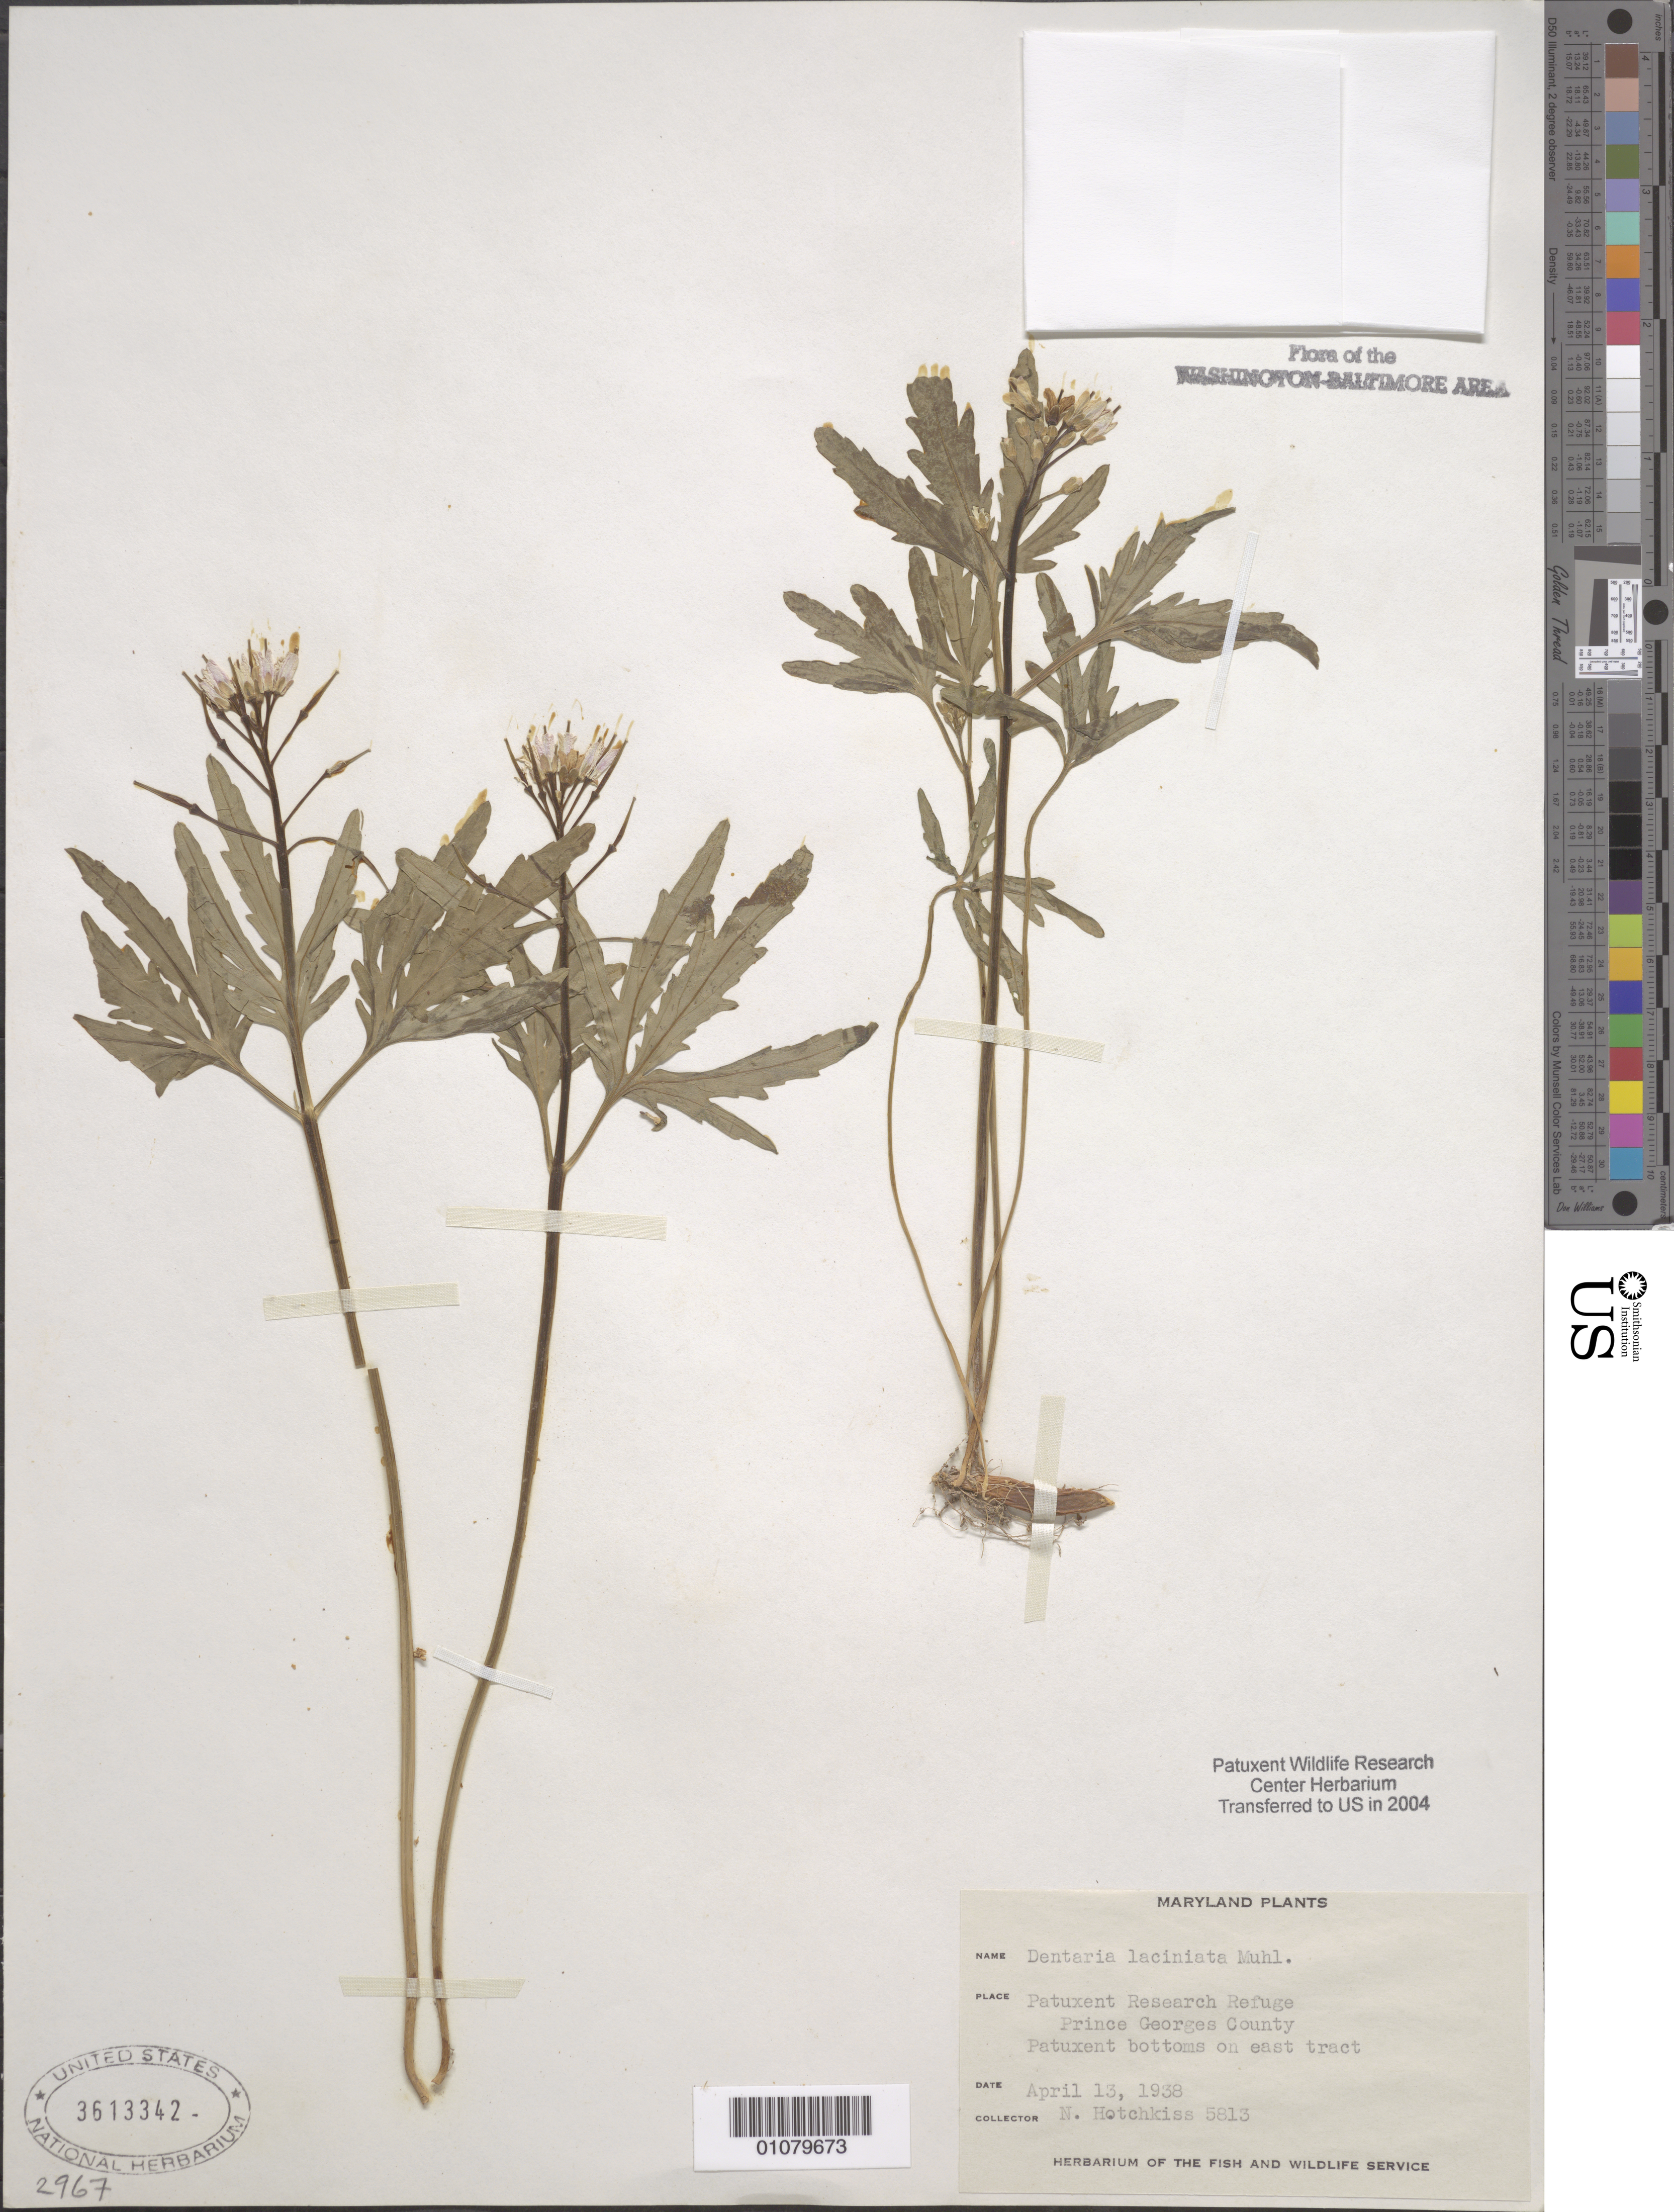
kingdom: Plantae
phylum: Tracheophyta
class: Magnoliopsida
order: Brassicales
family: Brassicaceae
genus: Cardamine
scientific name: Cardamine concatenata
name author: (Michx.) Sw.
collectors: N. Hotchkiss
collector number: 5813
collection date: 1938-04-13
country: United States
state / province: Maryland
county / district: Prince George's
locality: Patuxent Wildlife Refuge. E. tract.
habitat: Patuxent bottoms.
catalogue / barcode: US 3613342